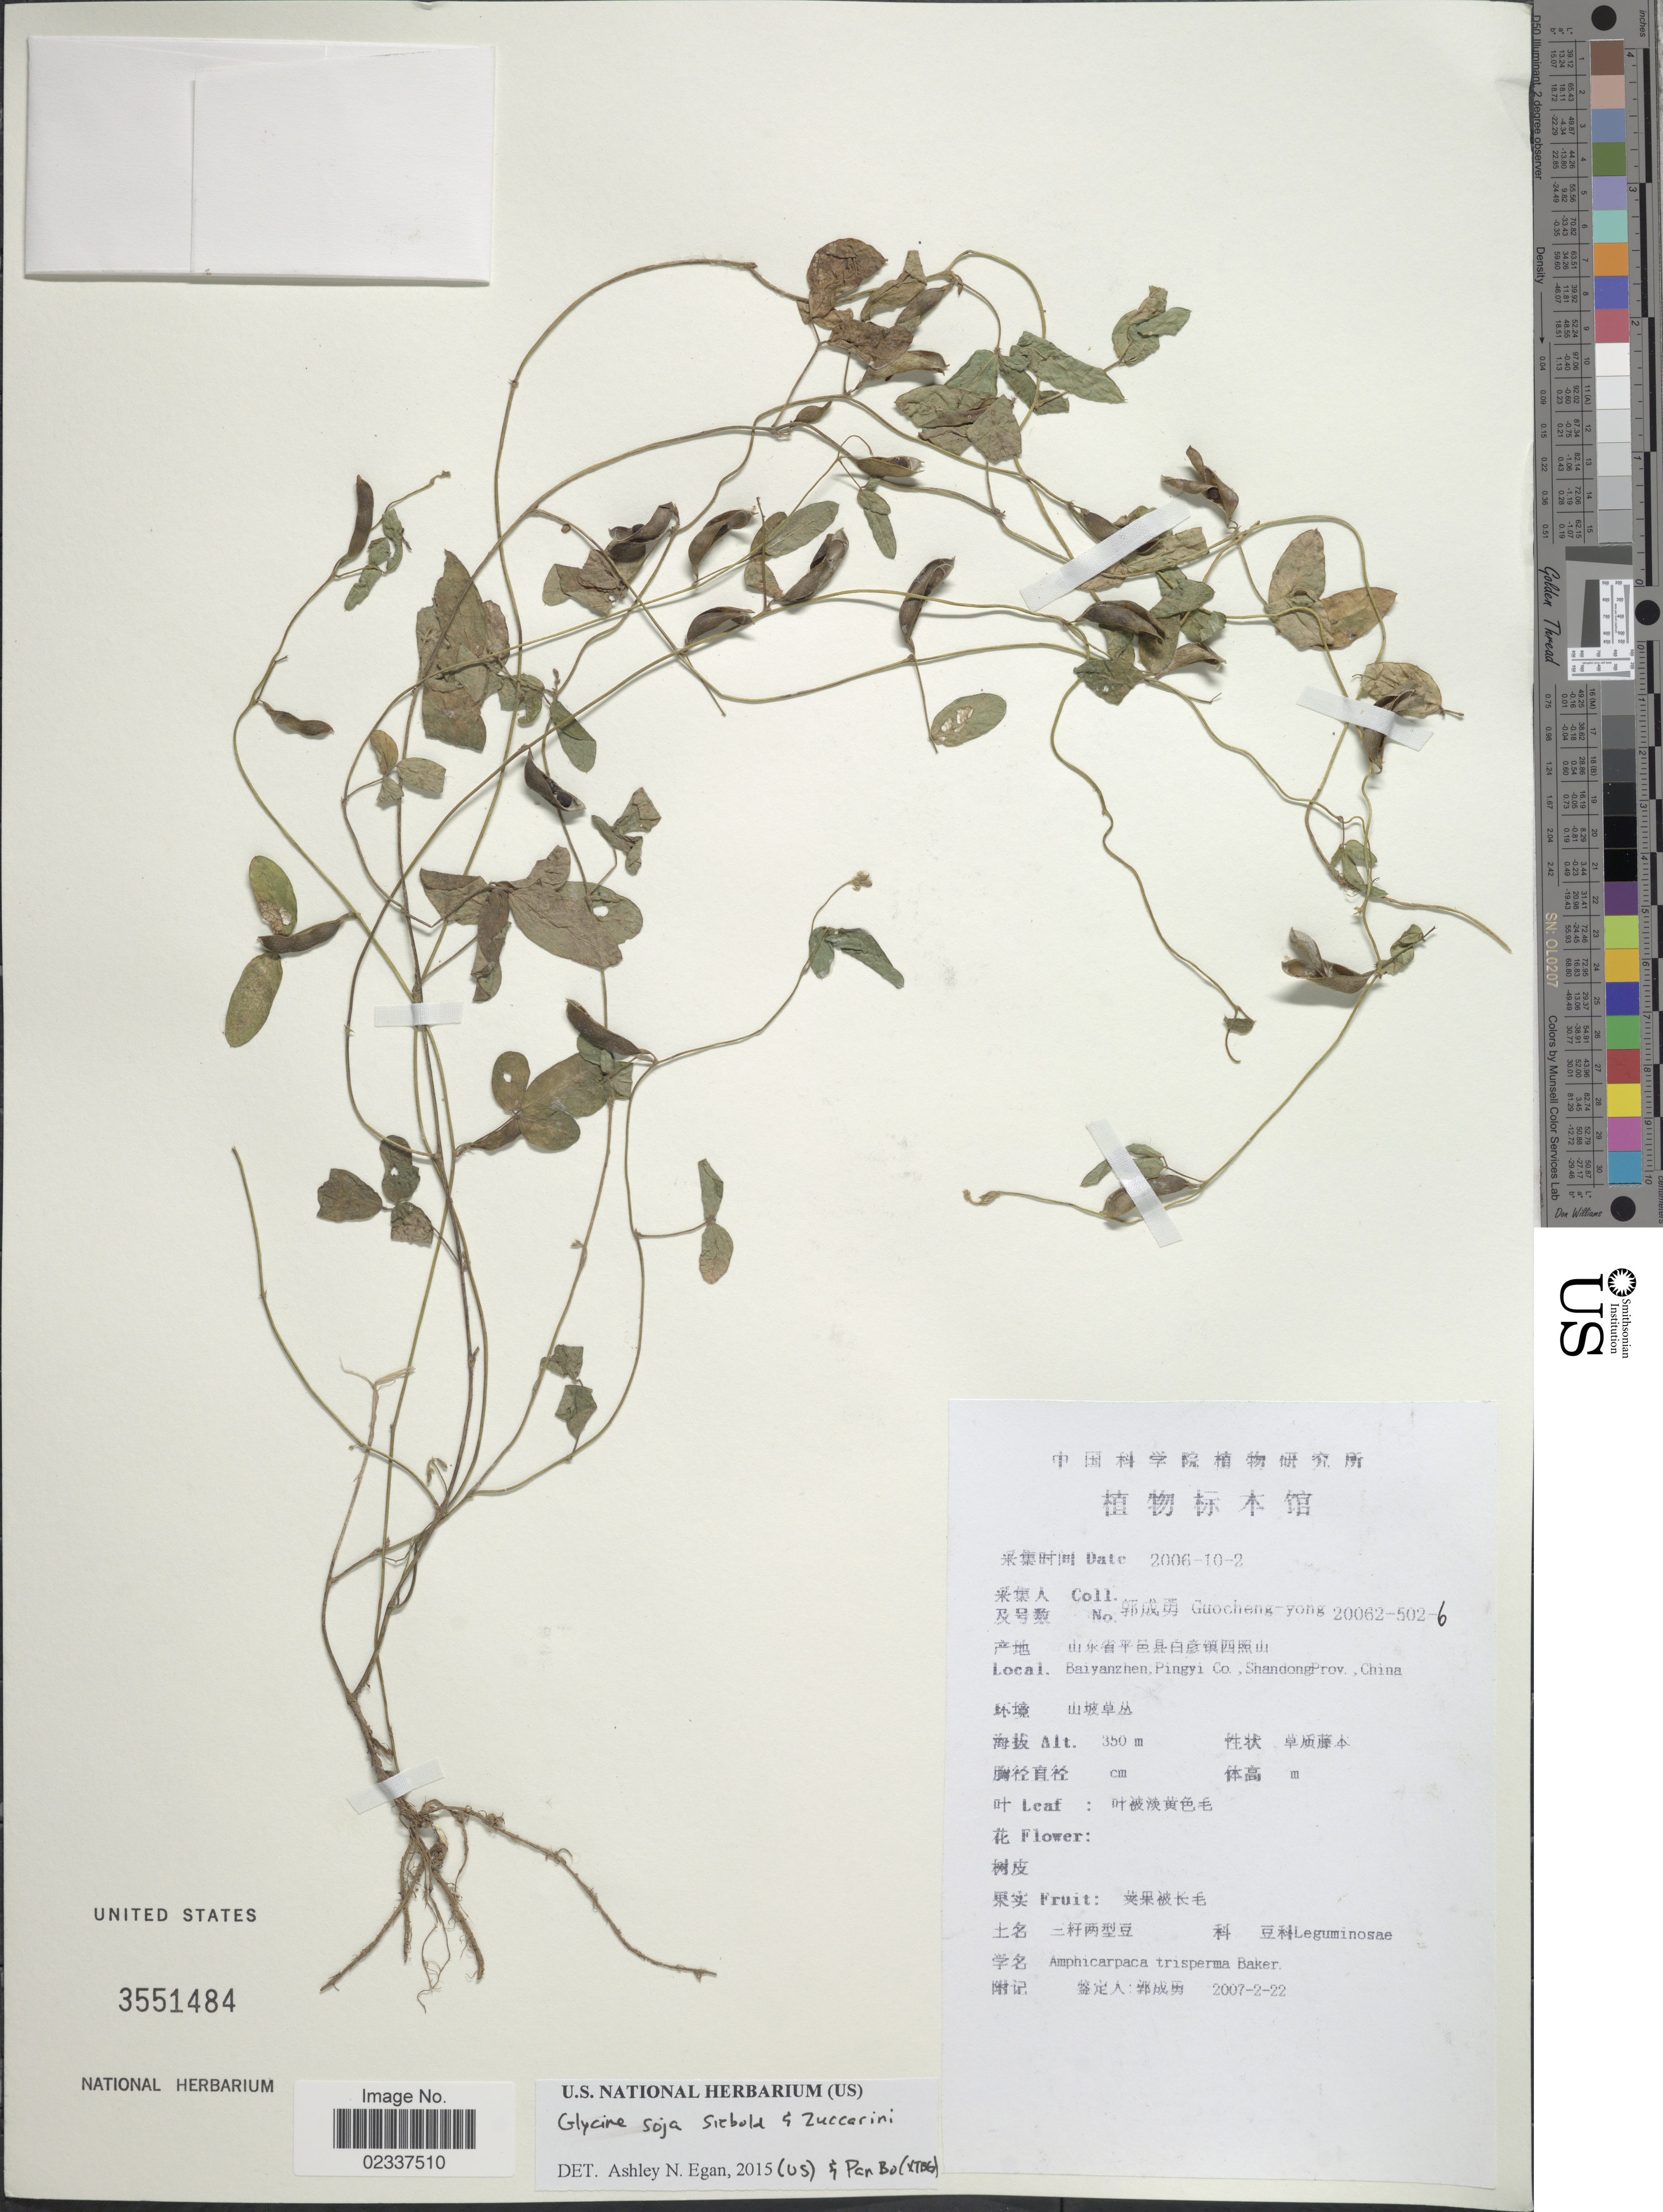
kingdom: Plantae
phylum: Tracheophyta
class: Magnoliopsida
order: Fabales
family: Fabaceae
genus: Glycine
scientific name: Glycine soja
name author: Siebold & Zucc.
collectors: Guo cheng-yong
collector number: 20062-520-6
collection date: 2006-10-02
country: China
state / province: Shandong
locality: Baiyanzhen, Pingyi Co.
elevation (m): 350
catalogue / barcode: US 3551484